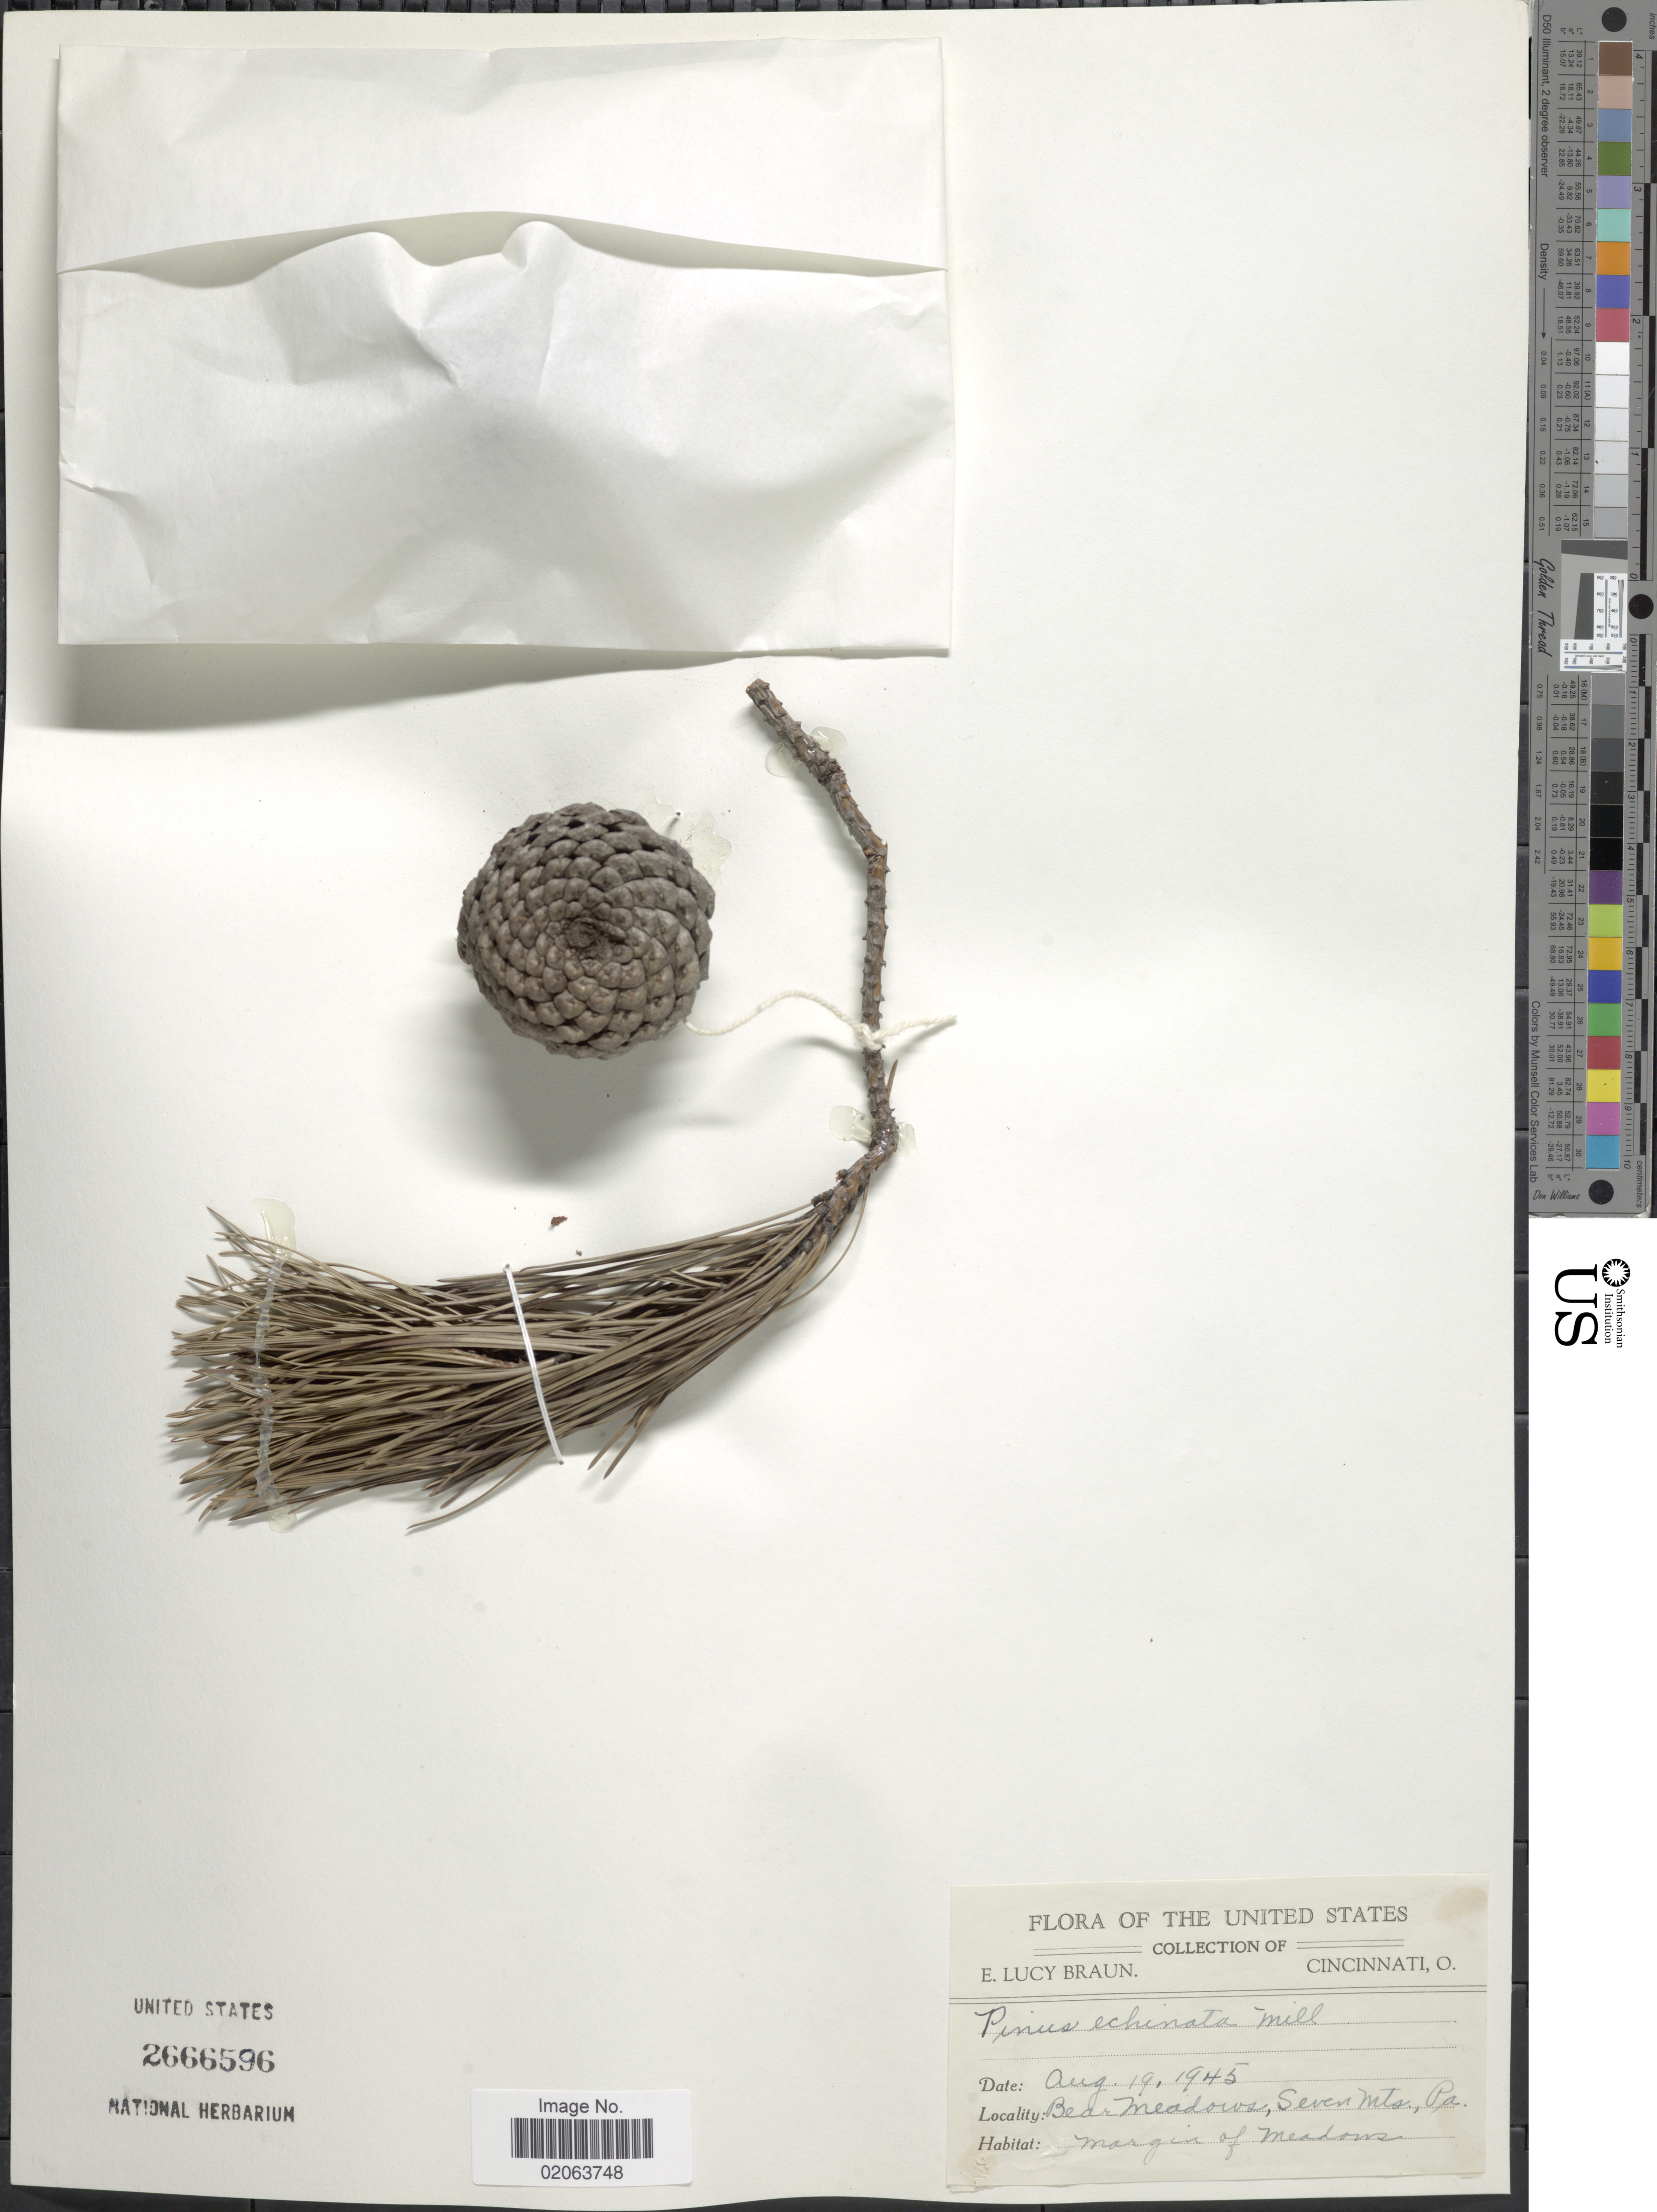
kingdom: Plantae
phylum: Tracheophyta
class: Pinopsida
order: Pinales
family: Pinaceae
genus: Pinus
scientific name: Pinus echinata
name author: Mill.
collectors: E. L. Braun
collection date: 1945-08-19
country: United States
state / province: Pennsylvania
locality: Bear Meadow, Seven Mts., Pa.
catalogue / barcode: US 2666596